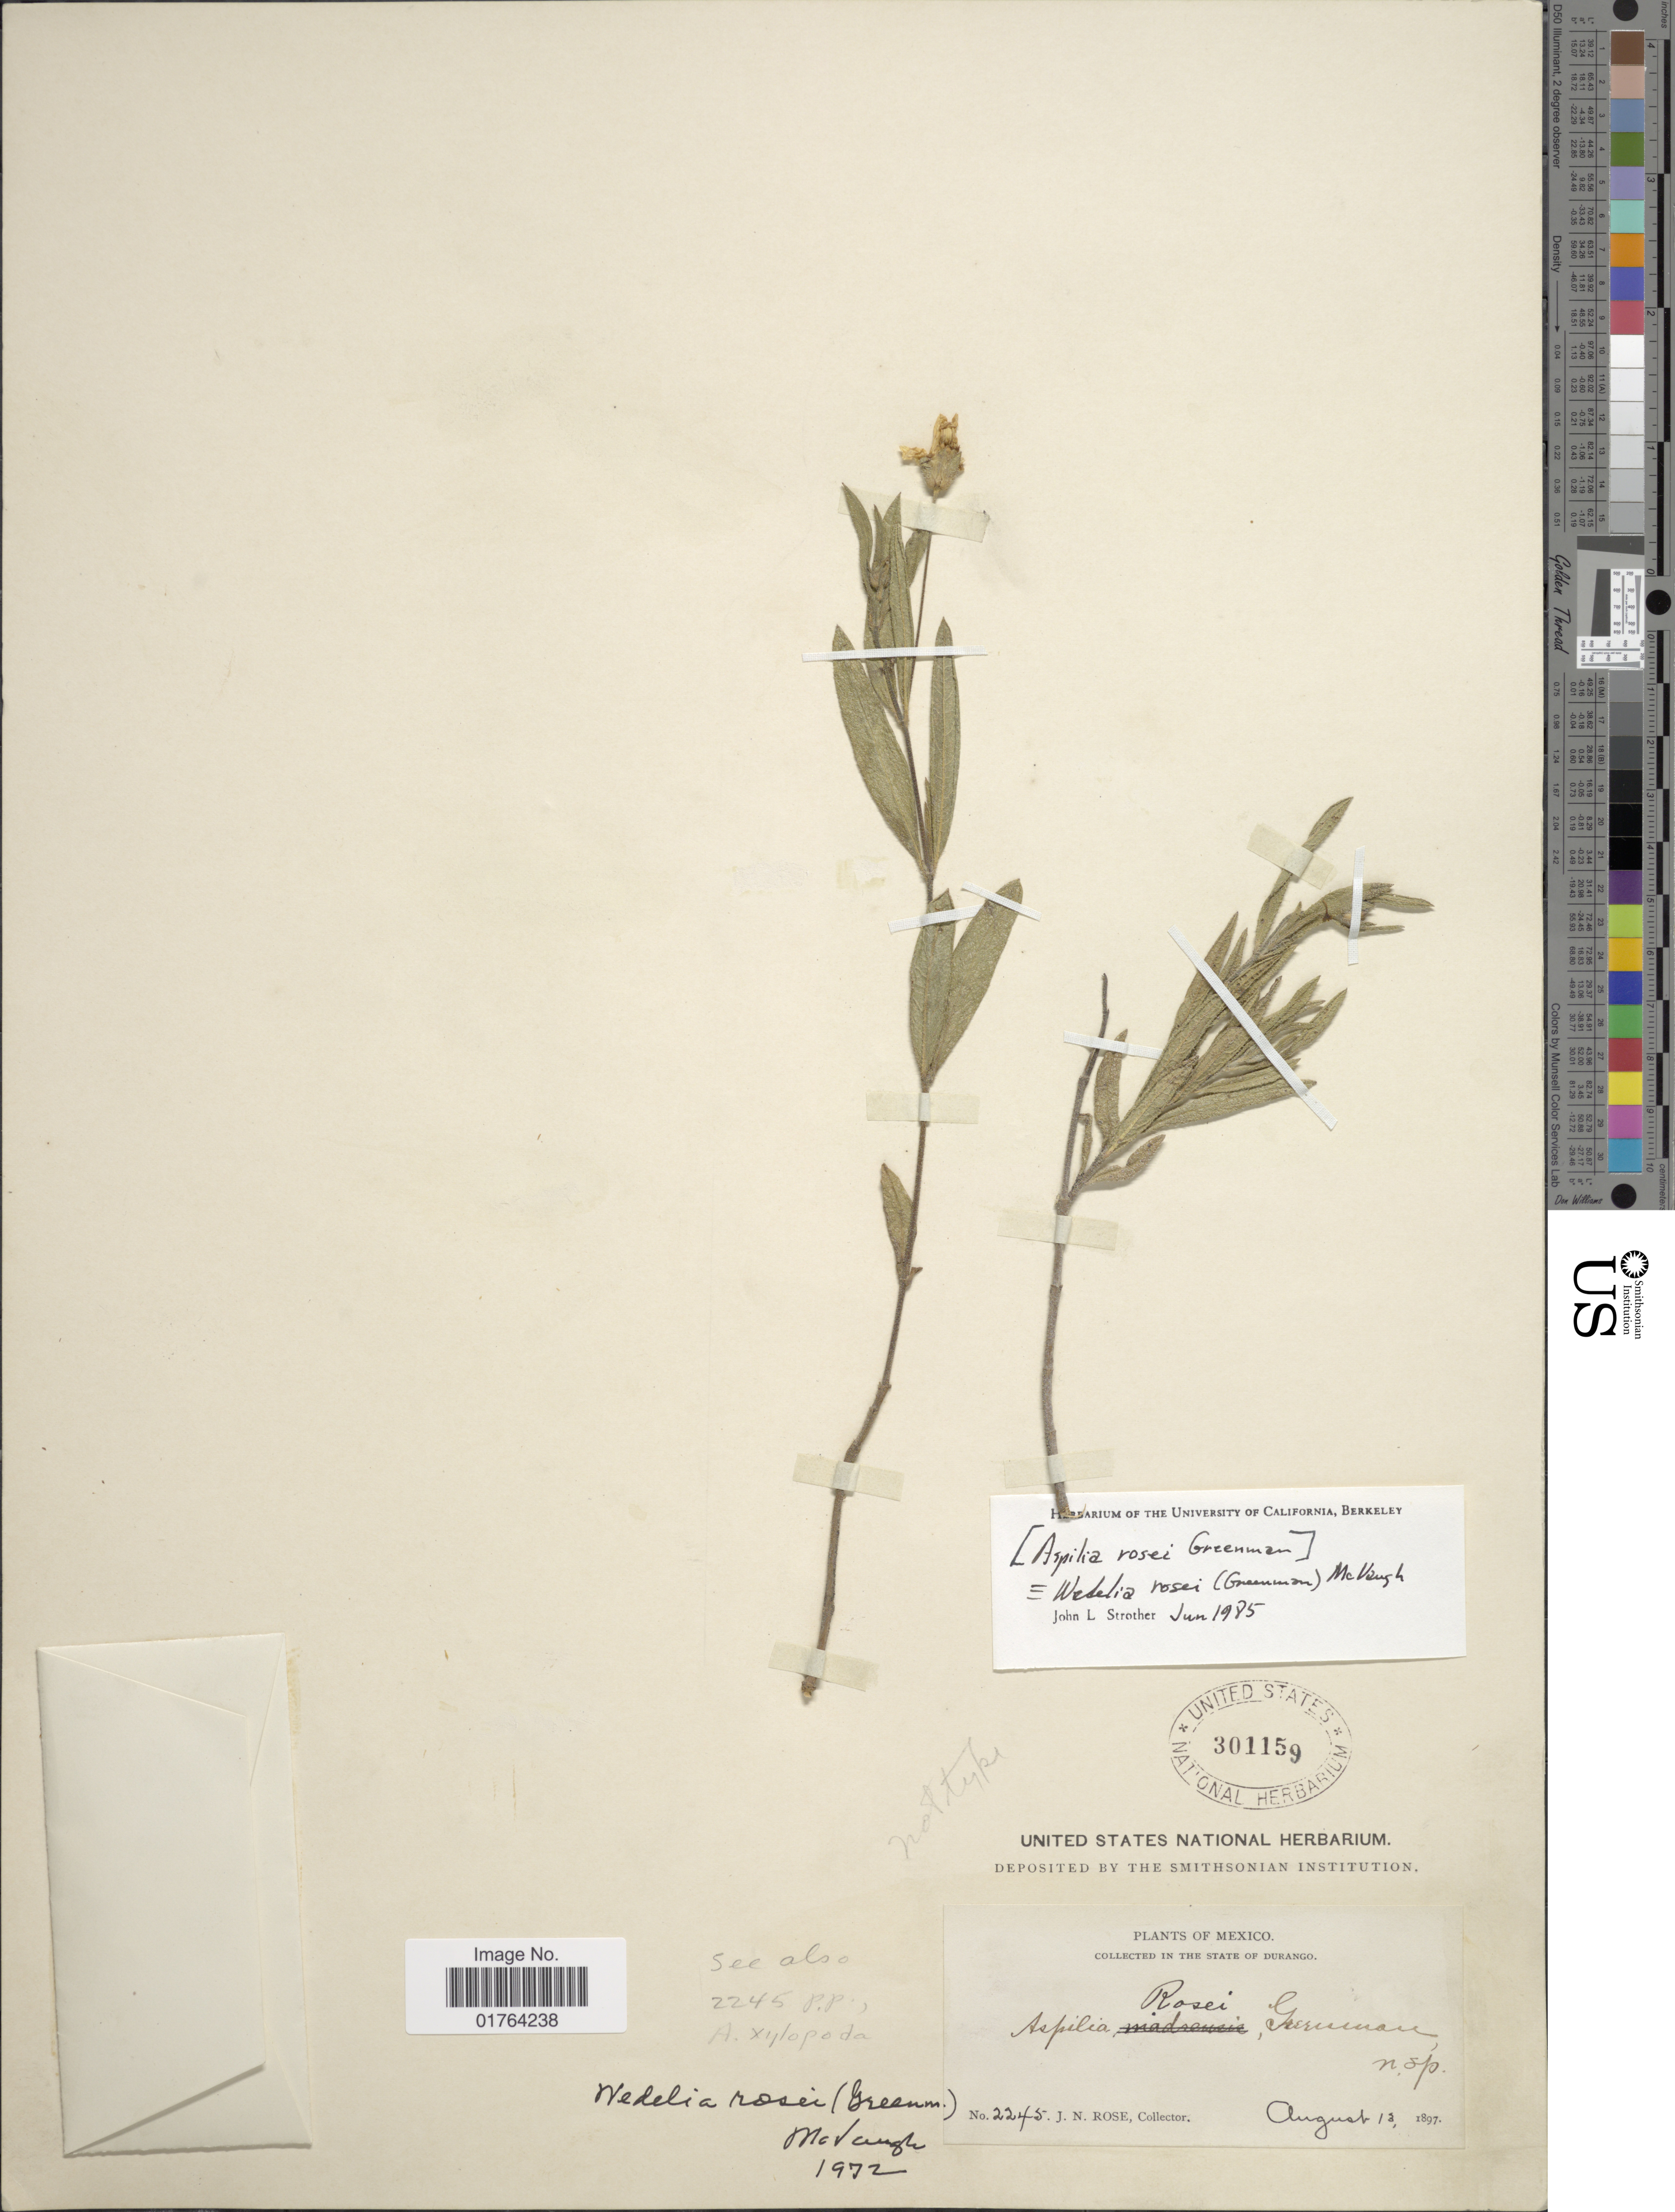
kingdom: Plantae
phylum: Tracheophyta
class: Magnoliopsida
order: Asterales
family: Asteraceae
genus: Wedelia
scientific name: Wedelia rosei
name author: (Greenm.) McVaugh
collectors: J. N. Rose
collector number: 2245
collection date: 1897-08-13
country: Mexico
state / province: Durango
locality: In the State of Durango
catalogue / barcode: US 301159